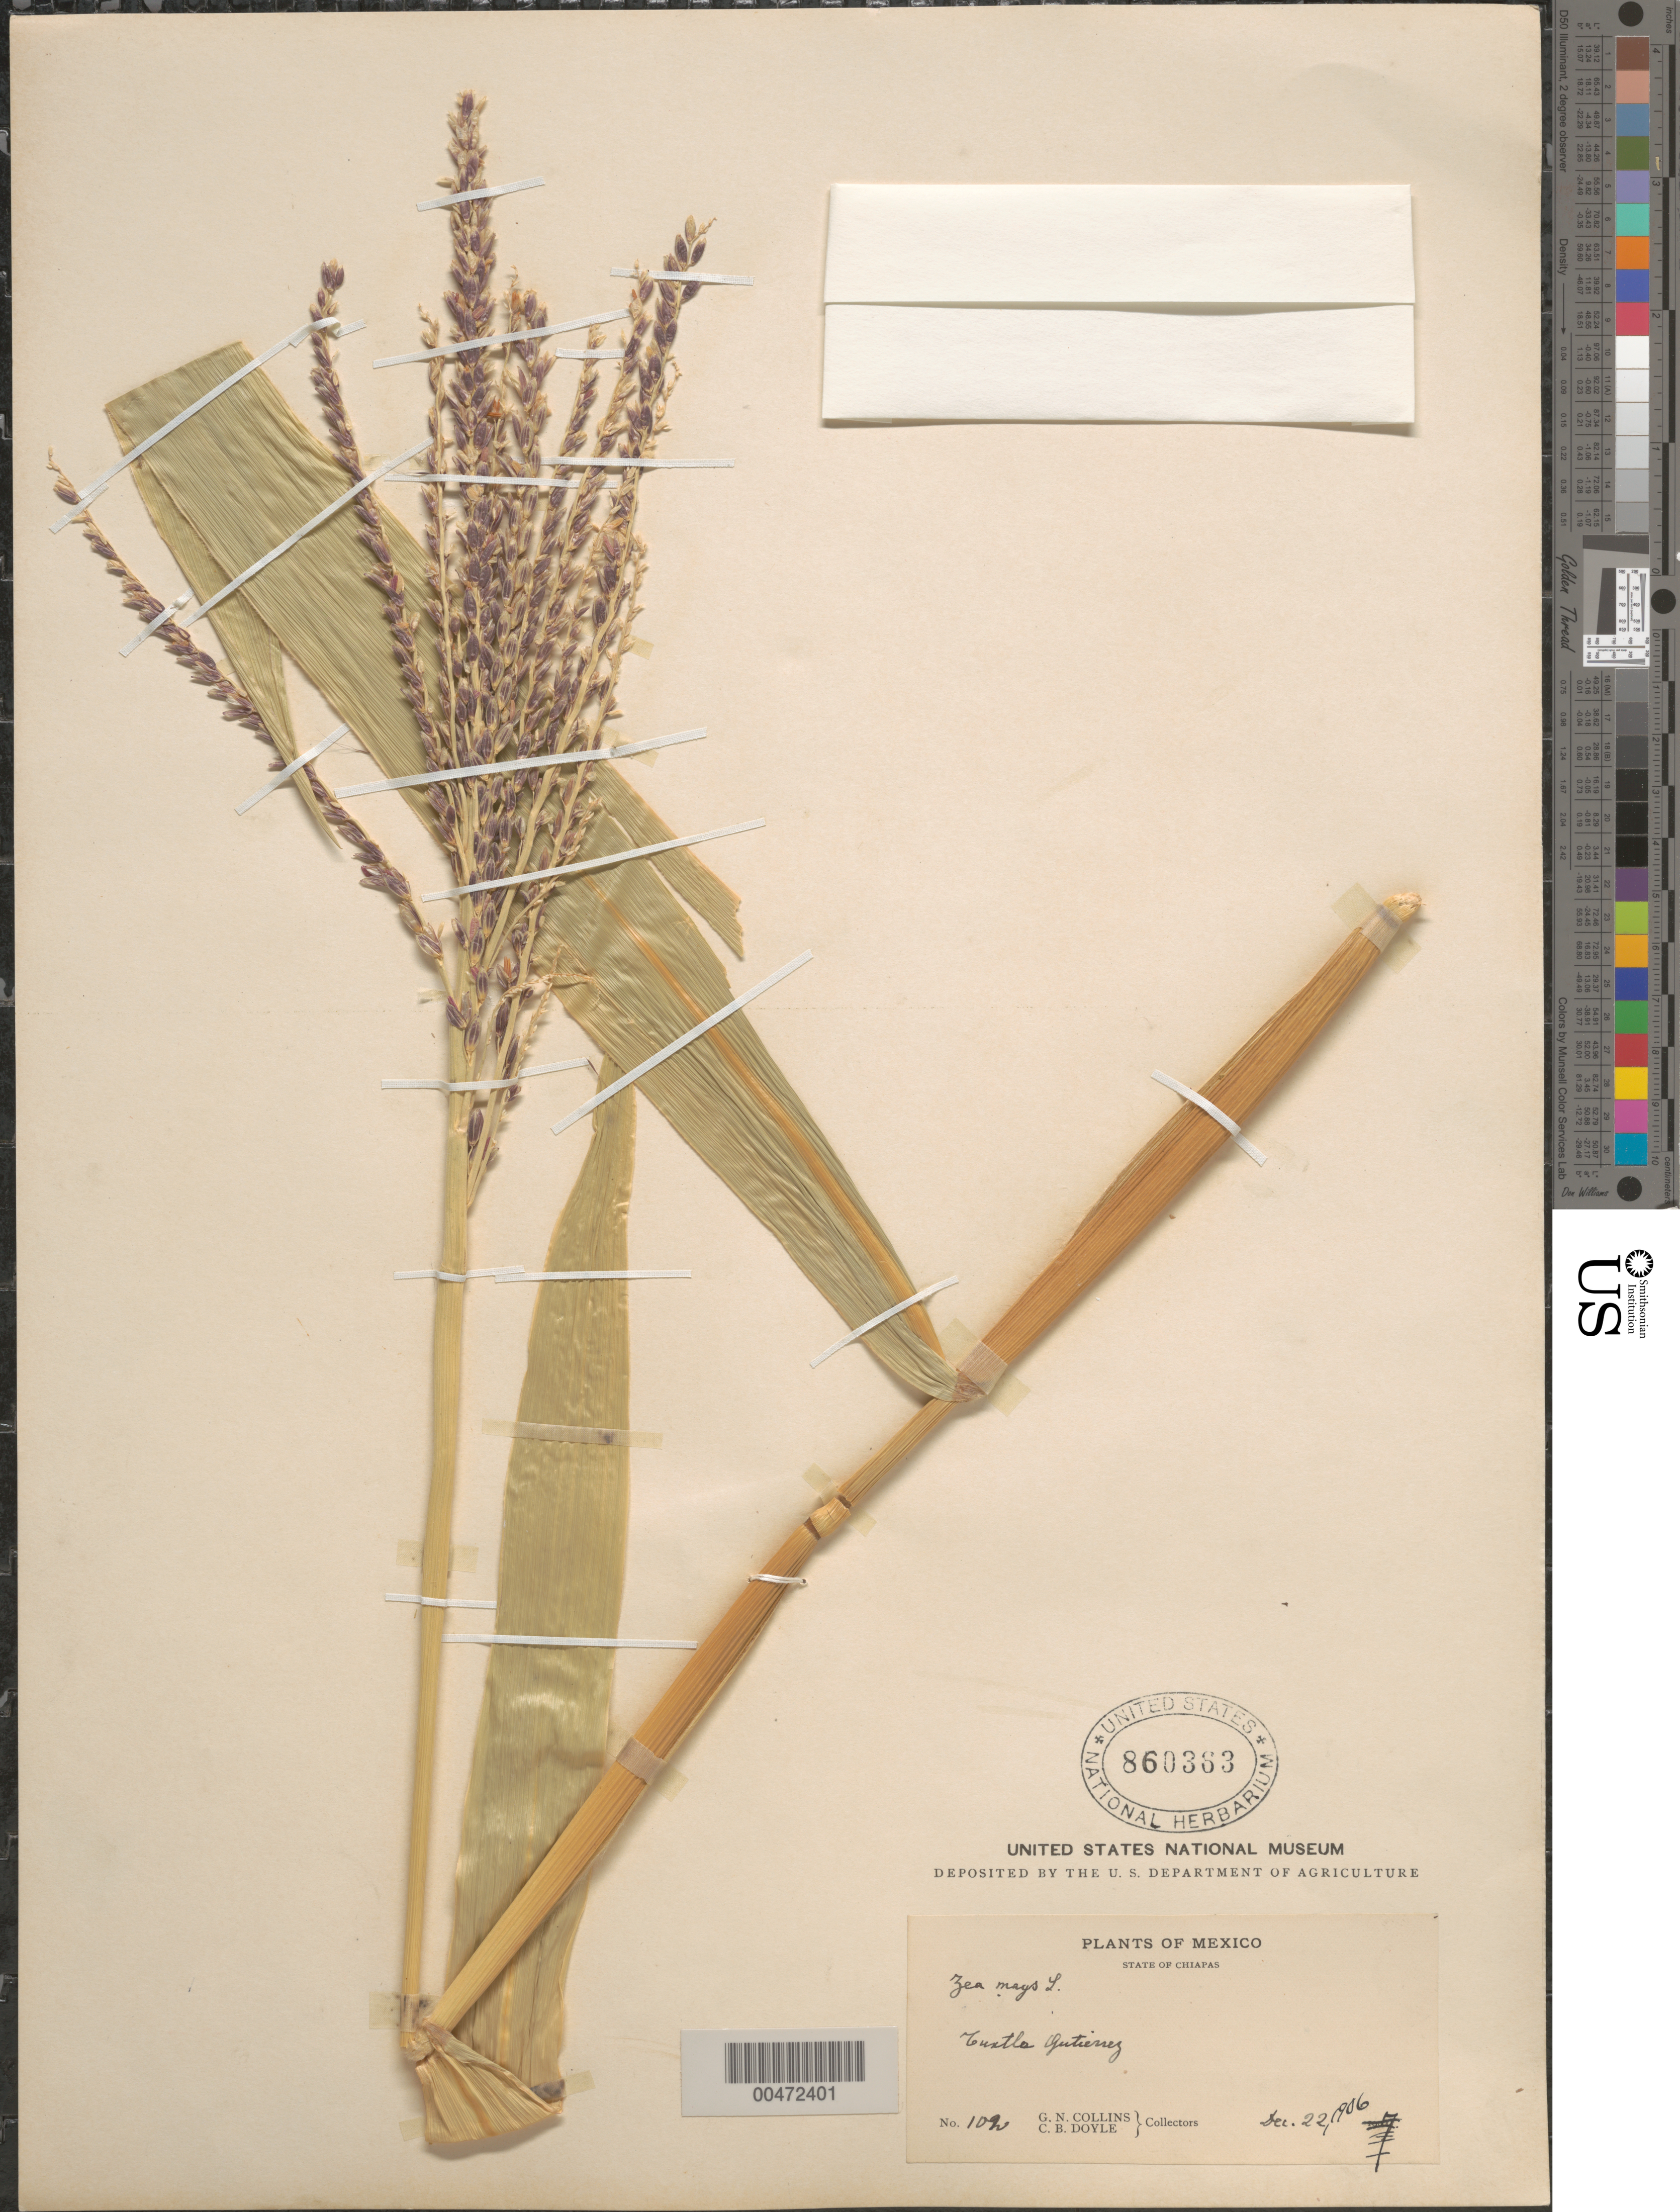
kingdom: Plantae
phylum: Tracheophyta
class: Liliopsida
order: Poales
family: Poaceae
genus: Zea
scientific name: Zea mays subsp. mexicana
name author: (Schrad.) Iltis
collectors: G. Collins & C. Doyle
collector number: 102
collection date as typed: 22 Dec 1906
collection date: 1906-12-22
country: Mexico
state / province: Chiapas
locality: Tuxtla Gutierrez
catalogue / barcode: US 860363